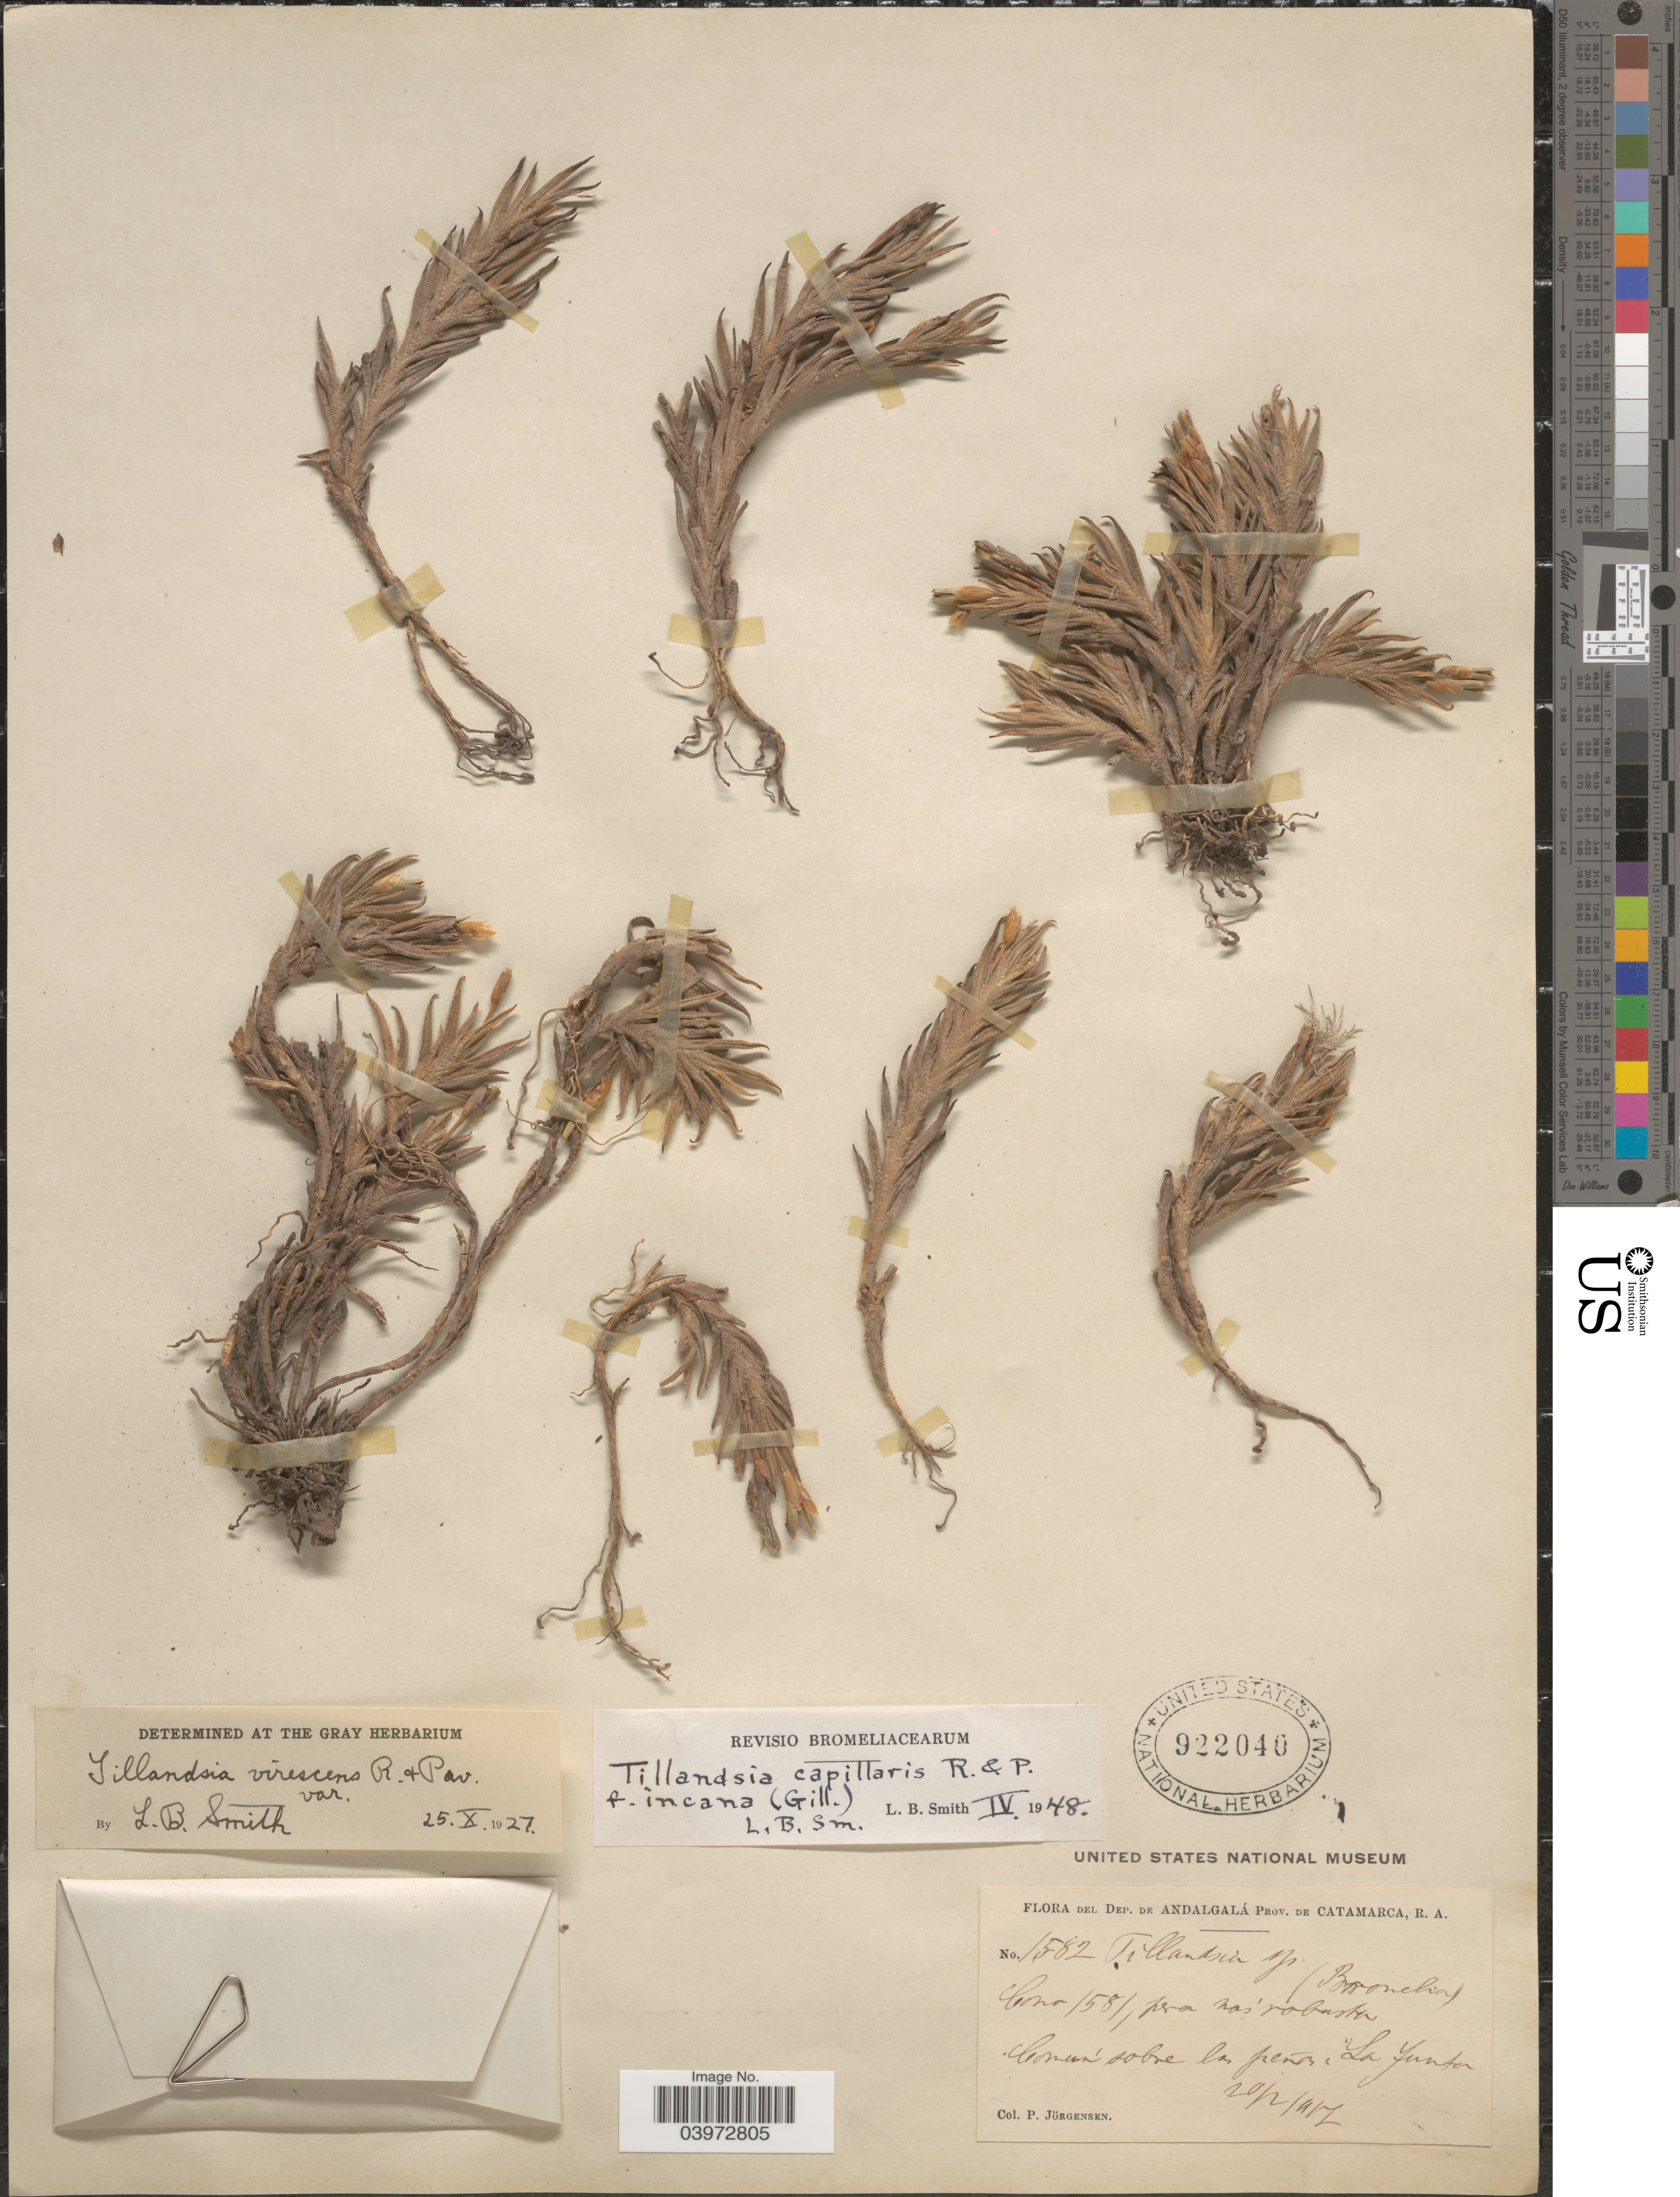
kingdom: Plantae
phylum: Tracheophyta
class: Liliopsida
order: Poales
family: Bromeliaceae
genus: Tillandsia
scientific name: Tillandsia capillaris f. incana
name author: (Mez) L.B. Sm.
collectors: P. Jörgensen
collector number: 1582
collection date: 1917-02-20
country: Argentina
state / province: Catamarca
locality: Dep. de Andalgalá. Común sobre las penos, La Junta.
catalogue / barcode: US 922040